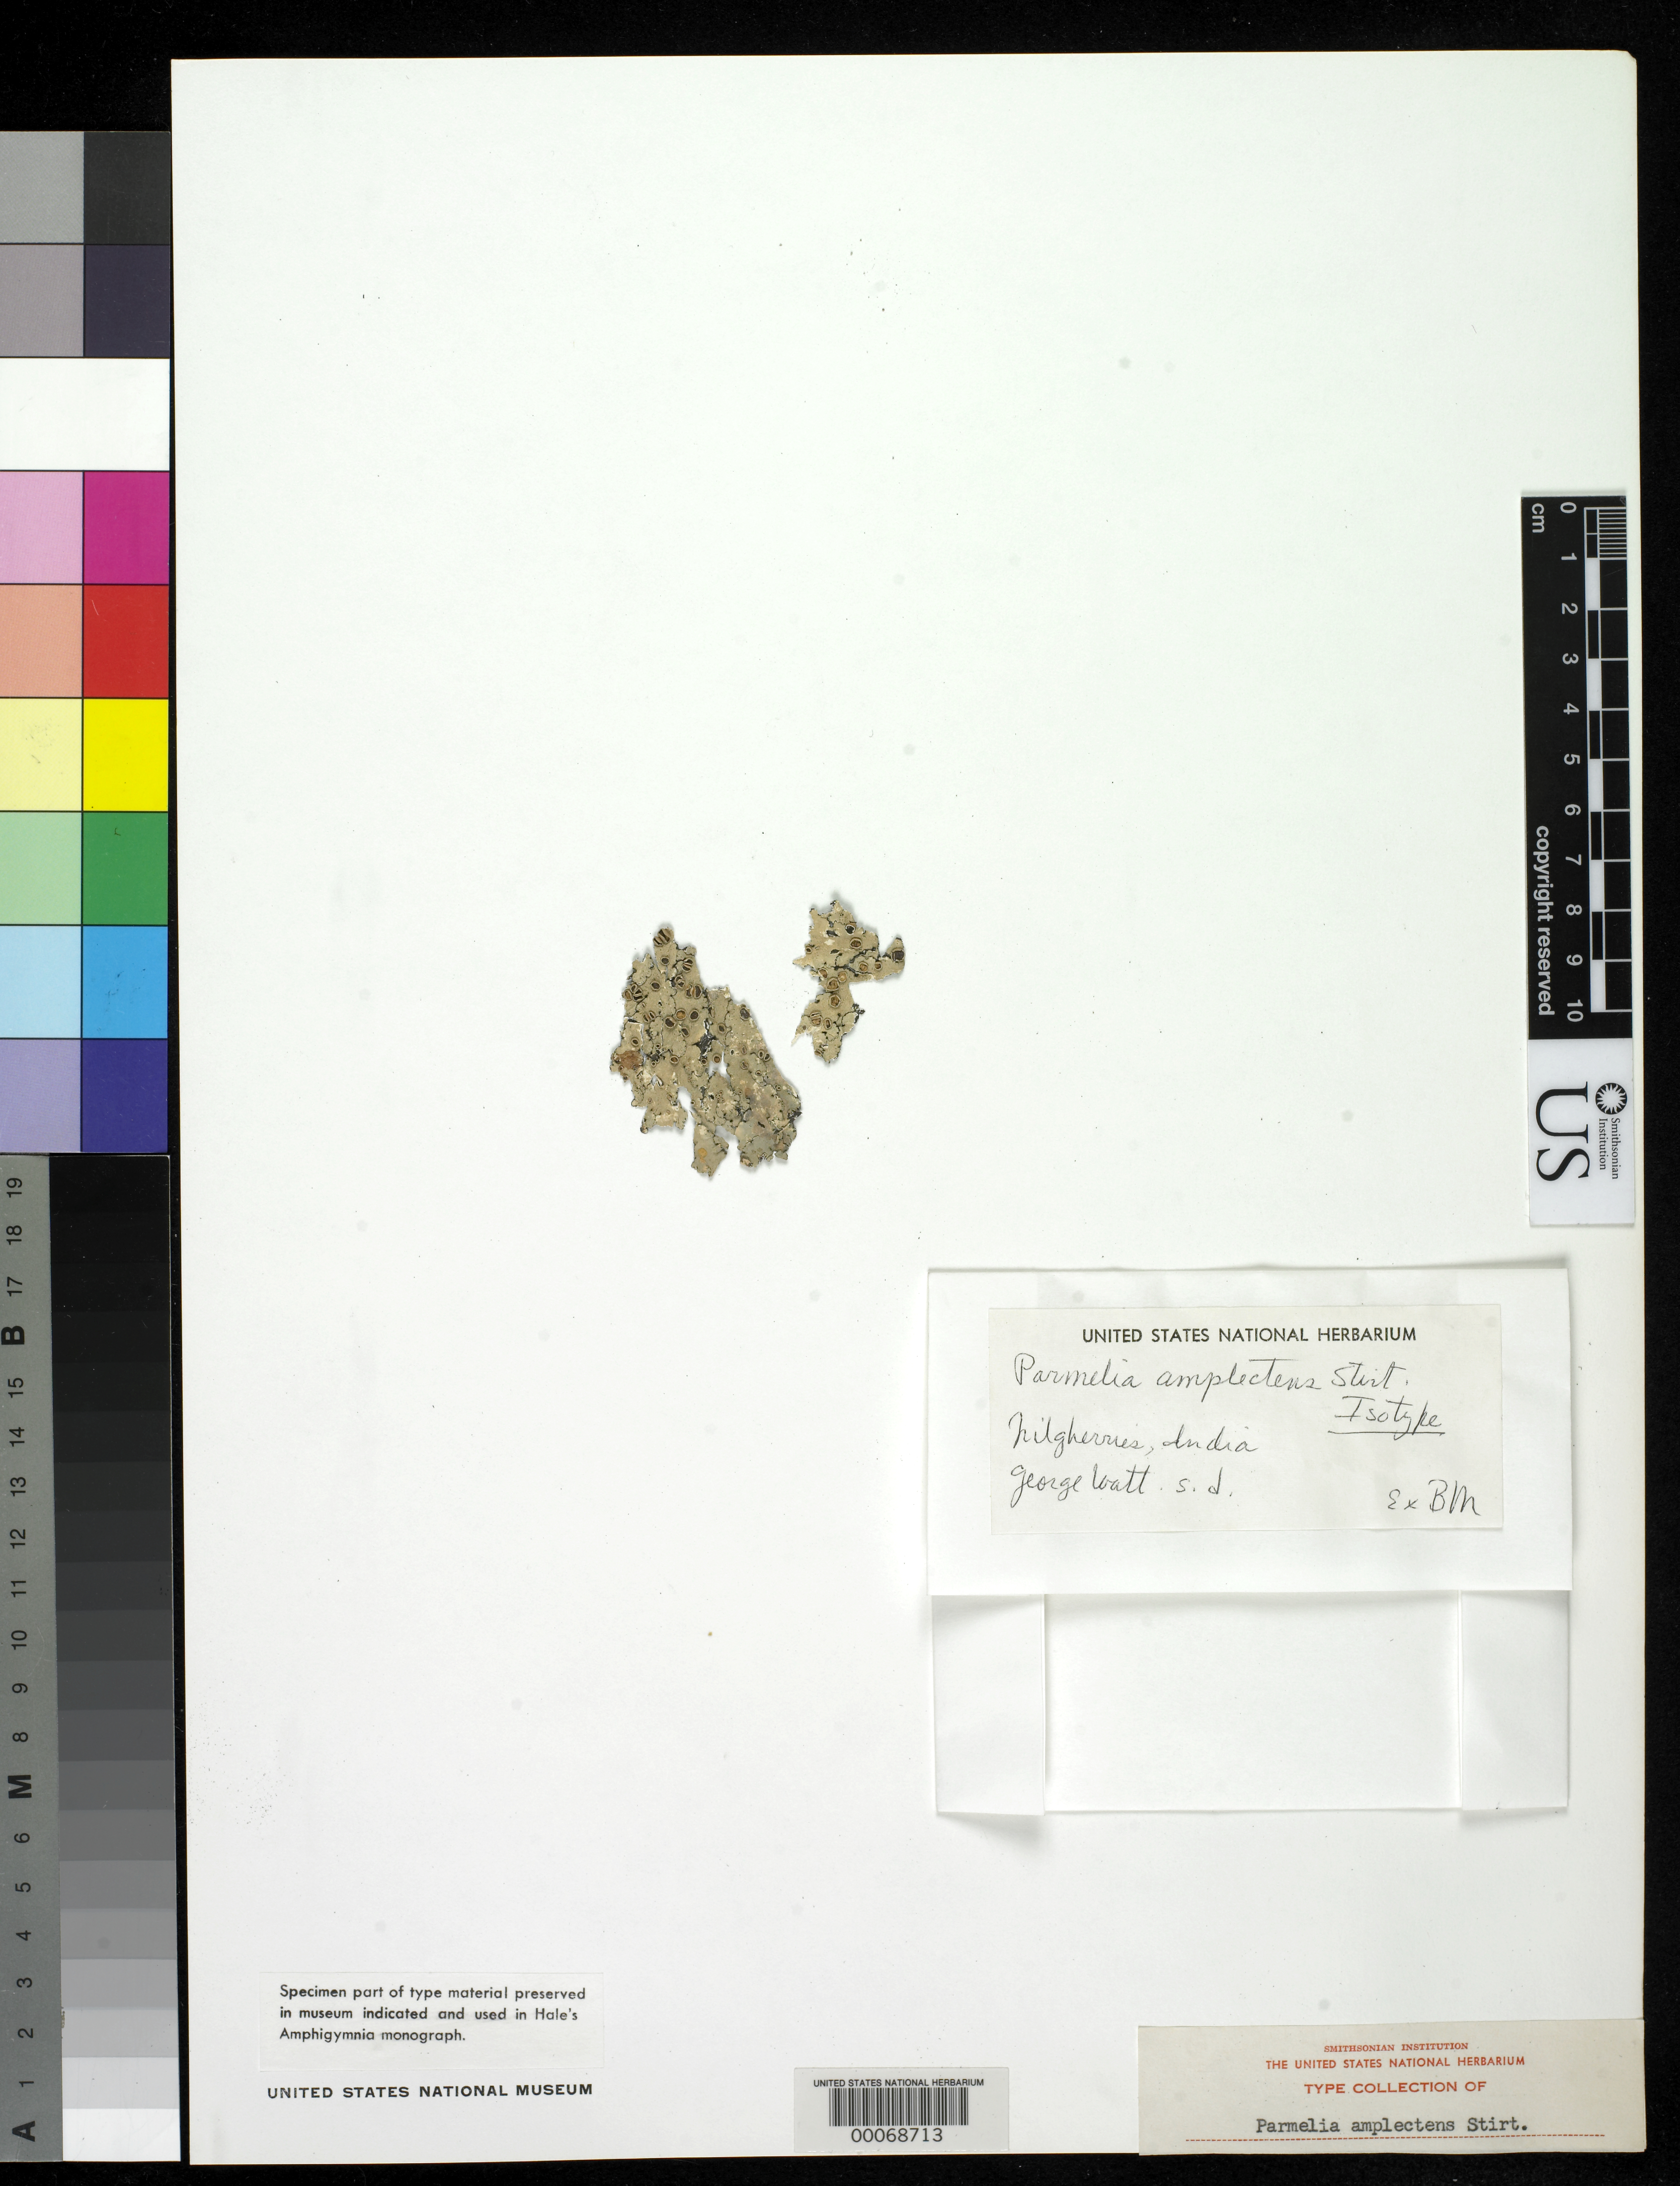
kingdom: Fungi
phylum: Ascomycota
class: Lecanoromycetes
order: Lecanorales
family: Parmeliaceae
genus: Parmelia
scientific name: Parmelia amplectens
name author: Stirton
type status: Isotype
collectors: G. Watt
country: India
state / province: Orissa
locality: Nilgherries.